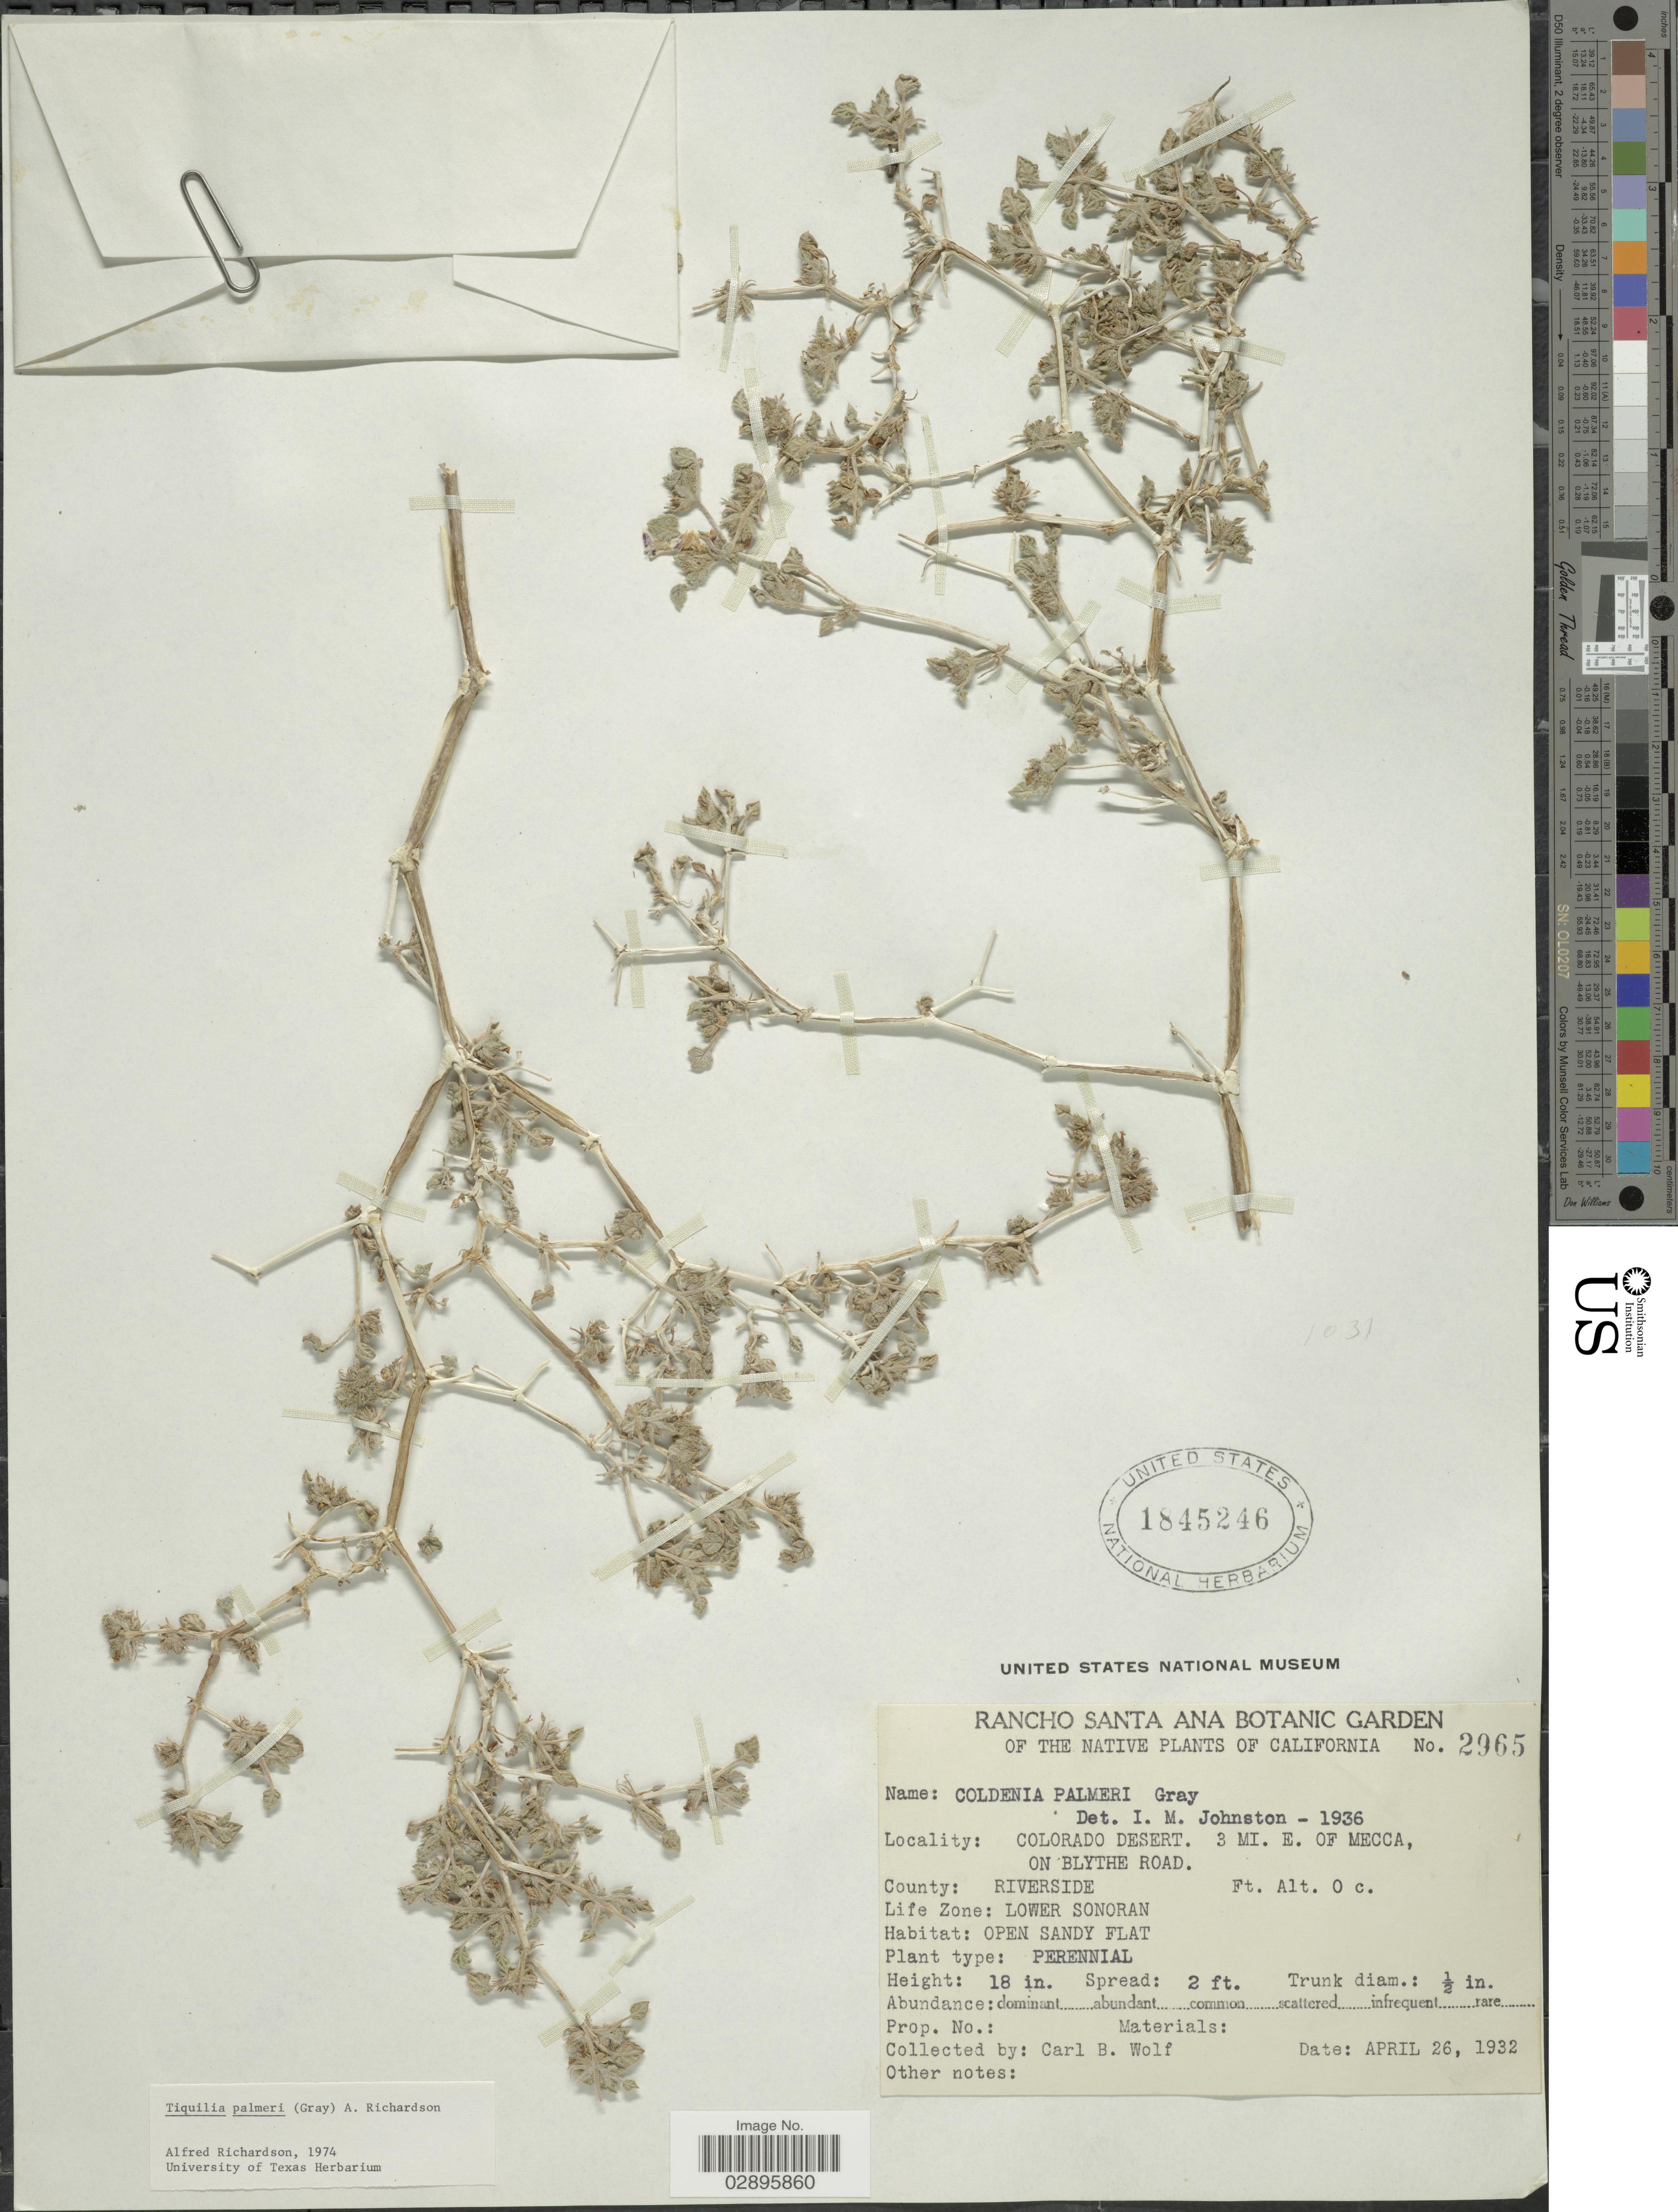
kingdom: Plantae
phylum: Tracheophyta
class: Magnoliopsida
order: Boraginales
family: Ehretiaceae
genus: Tiquilia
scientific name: Tiquilia palmeri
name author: (A. Gray) A.T. Richardson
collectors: C. B. Wolf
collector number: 2965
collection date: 1932-04-26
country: United States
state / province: California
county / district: Riverside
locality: Rancho Santa Ana Botanic Garden of the Native Plants of California. Colorado Desert, 3 MI. E. of Mecca, on Blythe road. County: Riverside. Lower Sonoran.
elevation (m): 0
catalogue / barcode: US 1845246